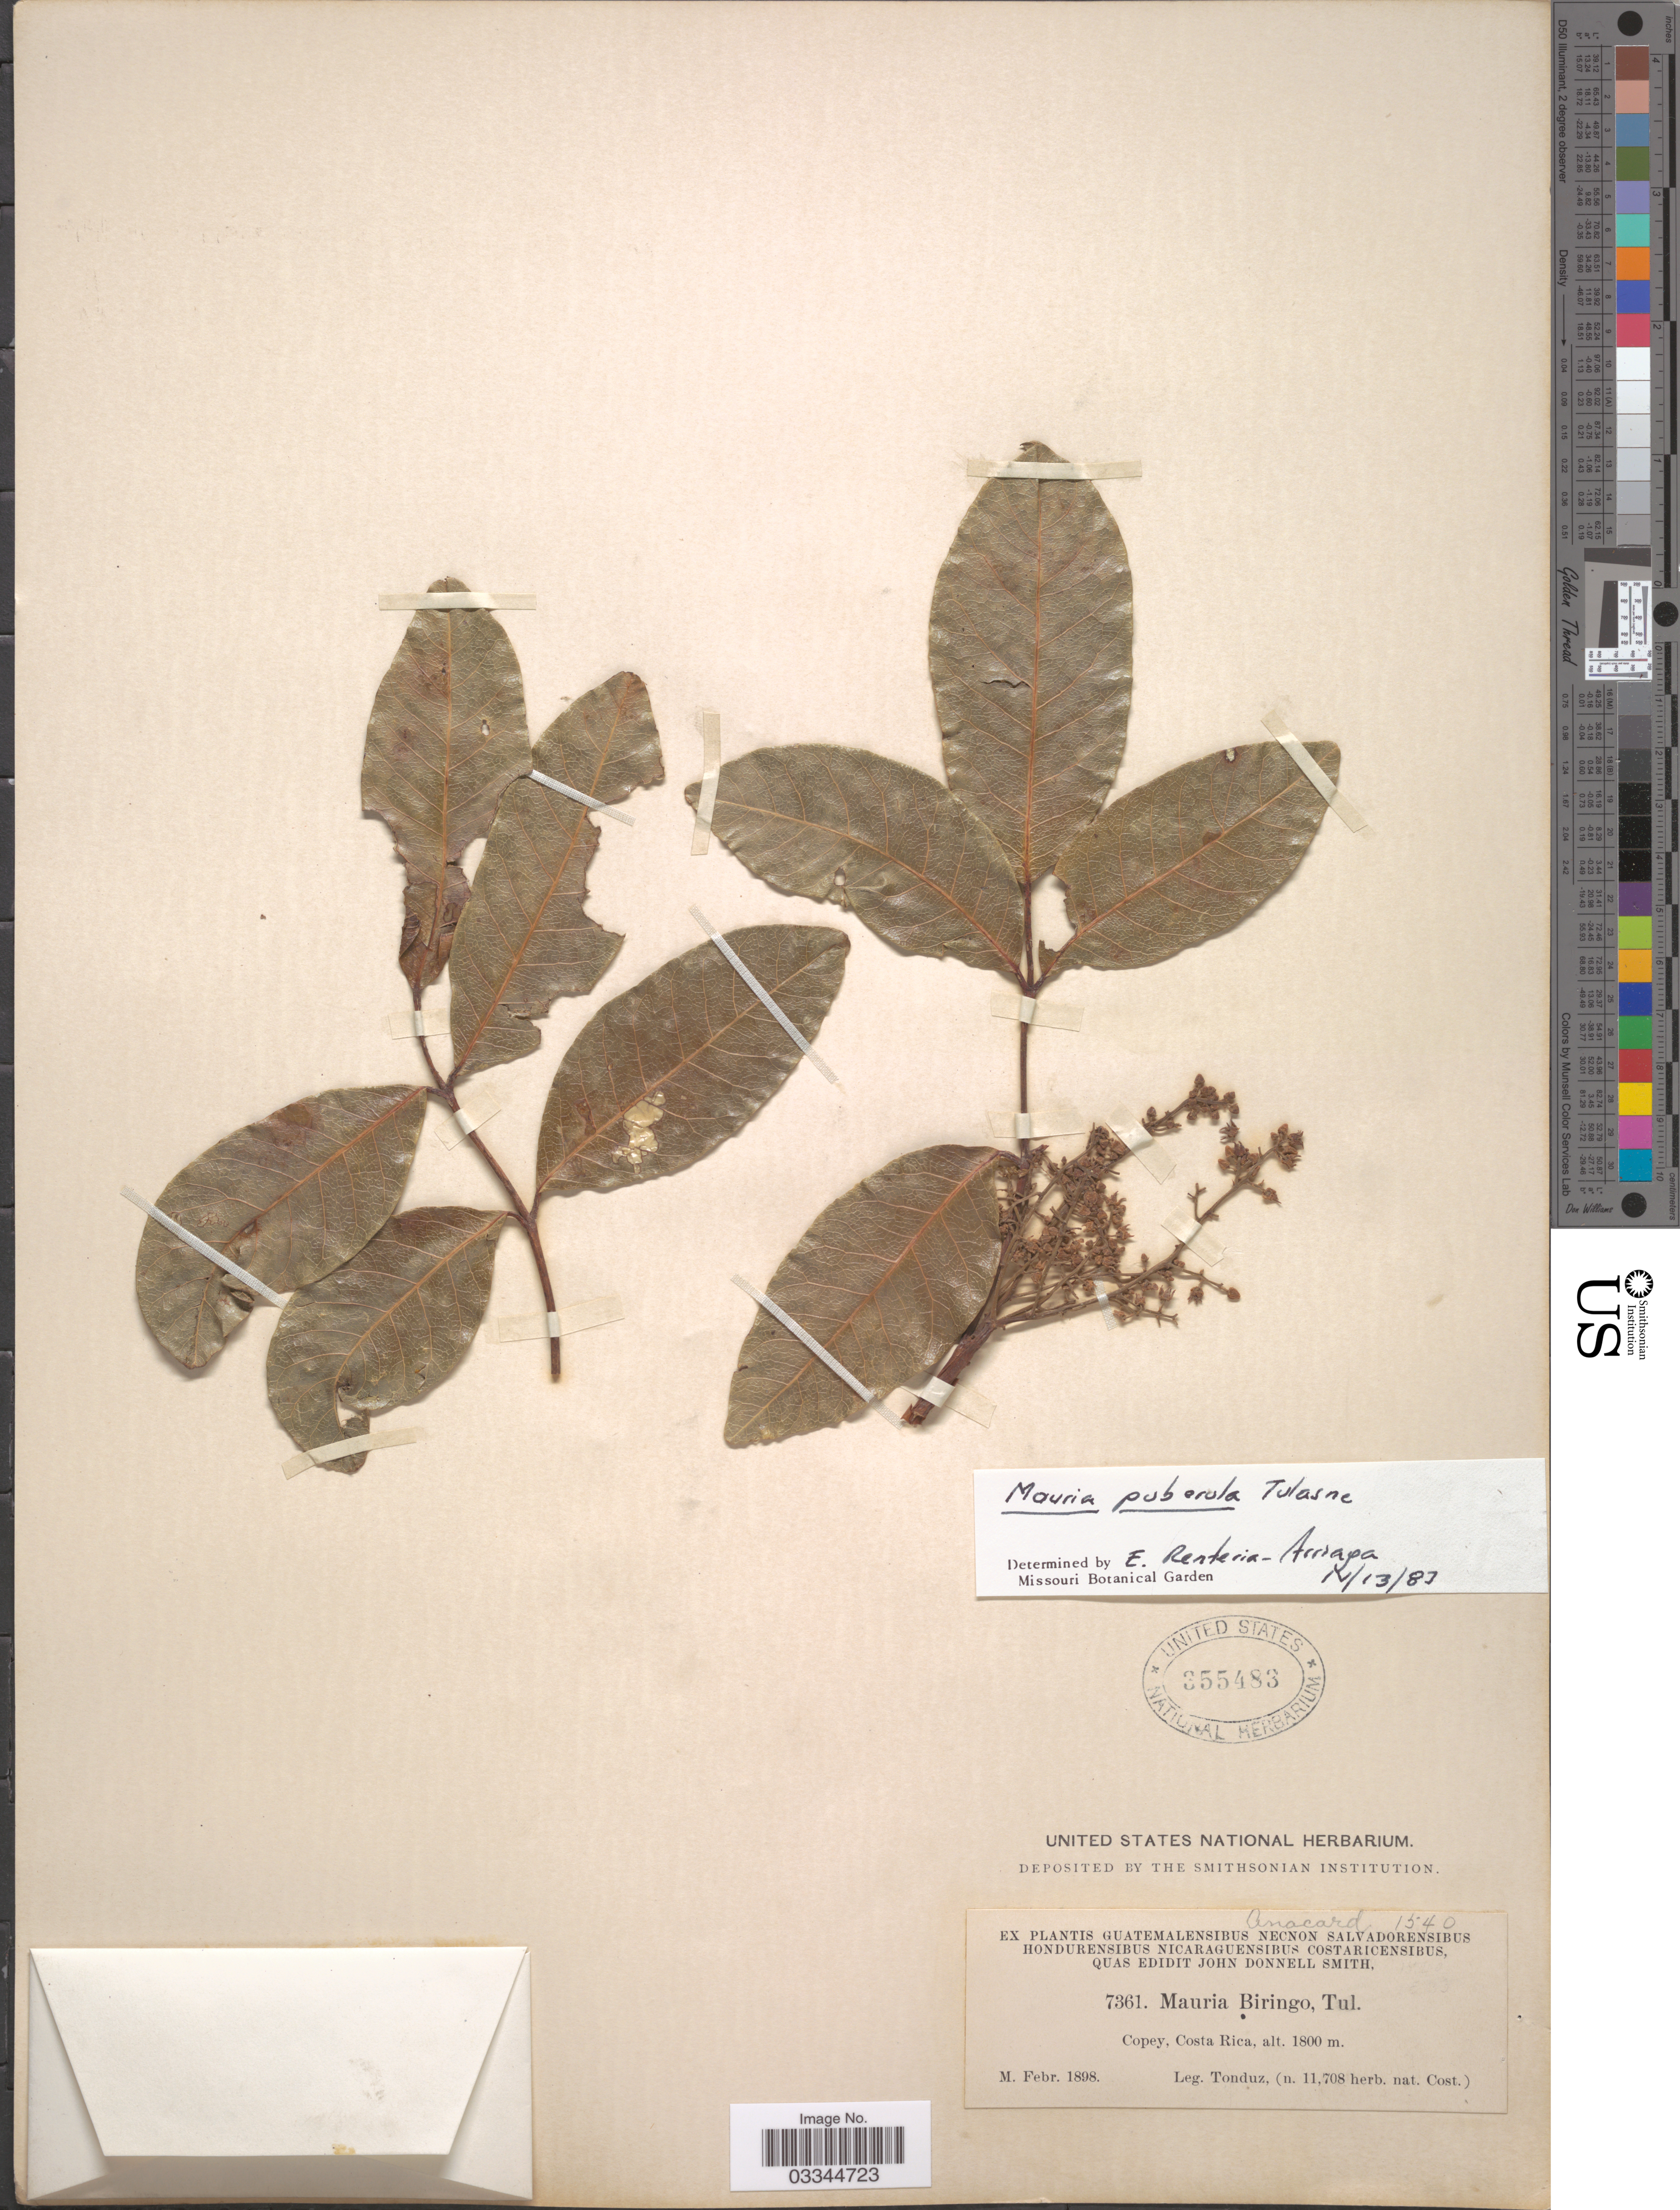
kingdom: Plantae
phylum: Tracheophyta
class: Magnoliopsida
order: Sapindales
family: Anacardiaceae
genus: Mauria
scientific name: Mauria puberula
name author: Tul.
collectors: Tonduz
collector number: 7361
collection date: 1898-02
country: Costa Rica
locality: Copey.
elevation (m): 1800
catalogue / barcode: US 355483